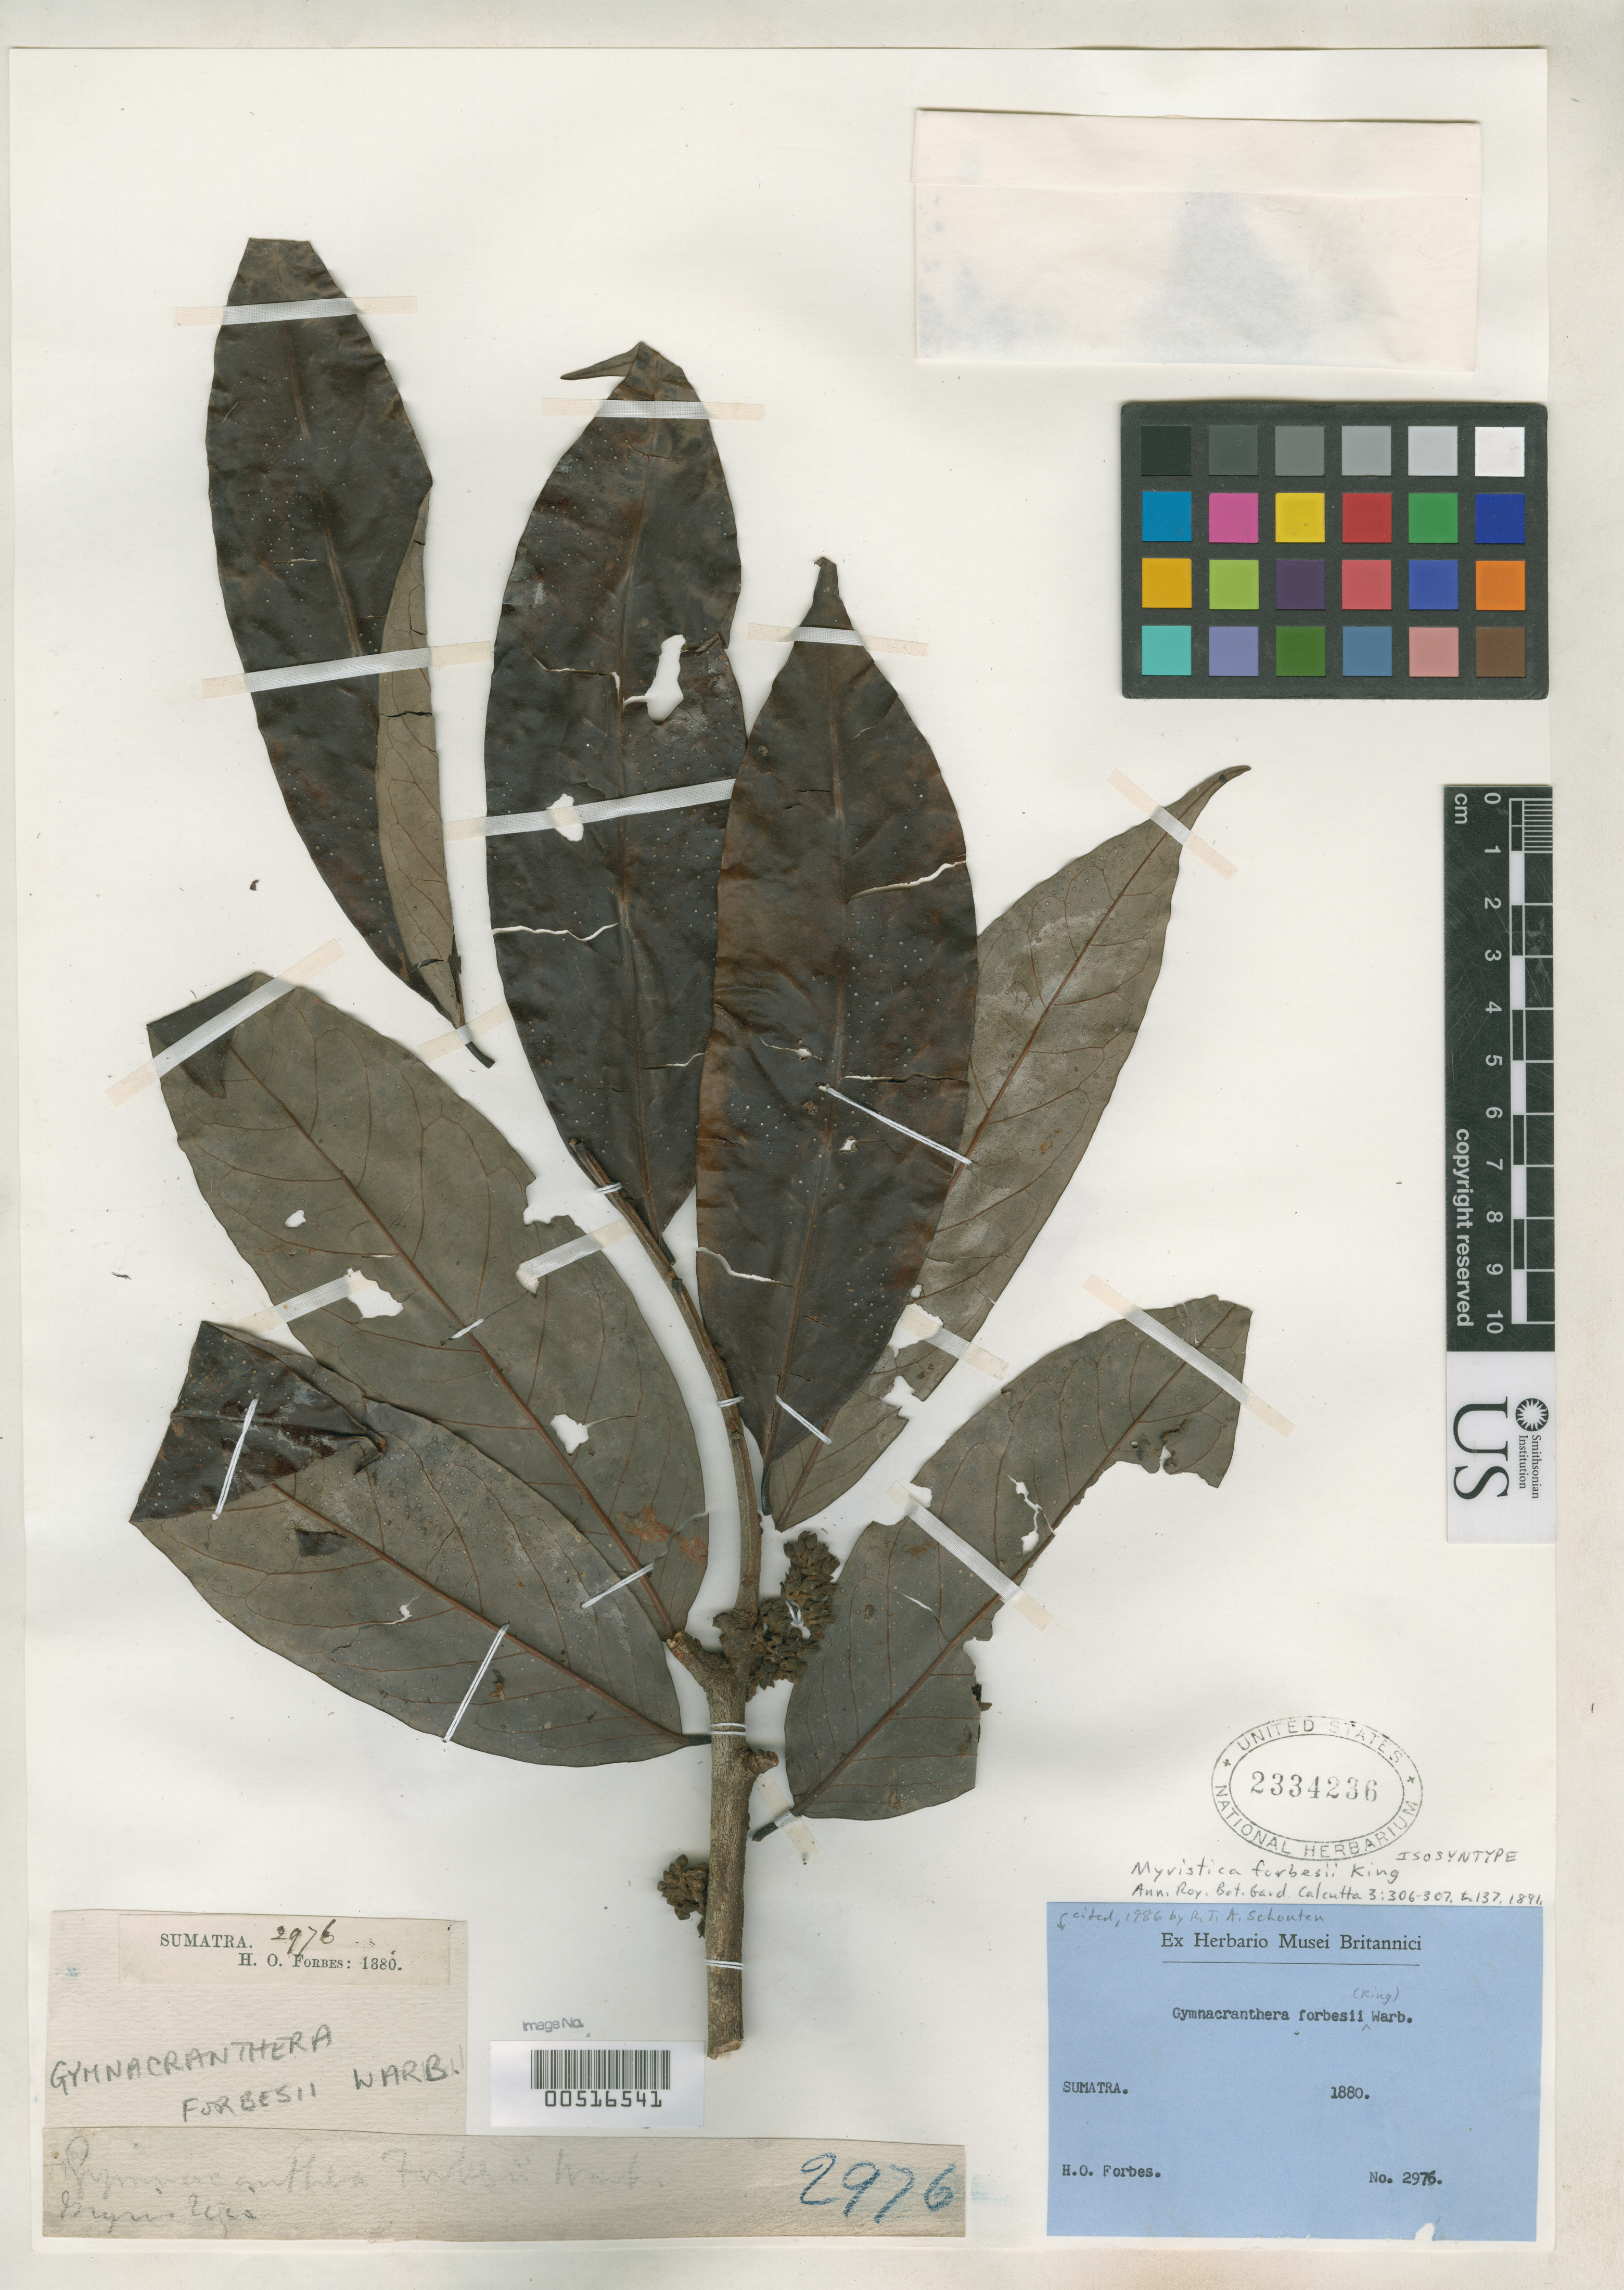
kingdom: Plantae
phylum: Tracheophyta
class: Magnoliopsida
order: Magnoliales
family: Myristicaceae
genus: Myristica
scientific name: Myristica forbesii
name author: King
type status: Isosyntype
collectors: H. O. Forbes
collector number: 2976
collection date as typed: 1880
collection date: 1880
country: Indonesia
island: Sumatra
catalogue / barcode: US 2334236